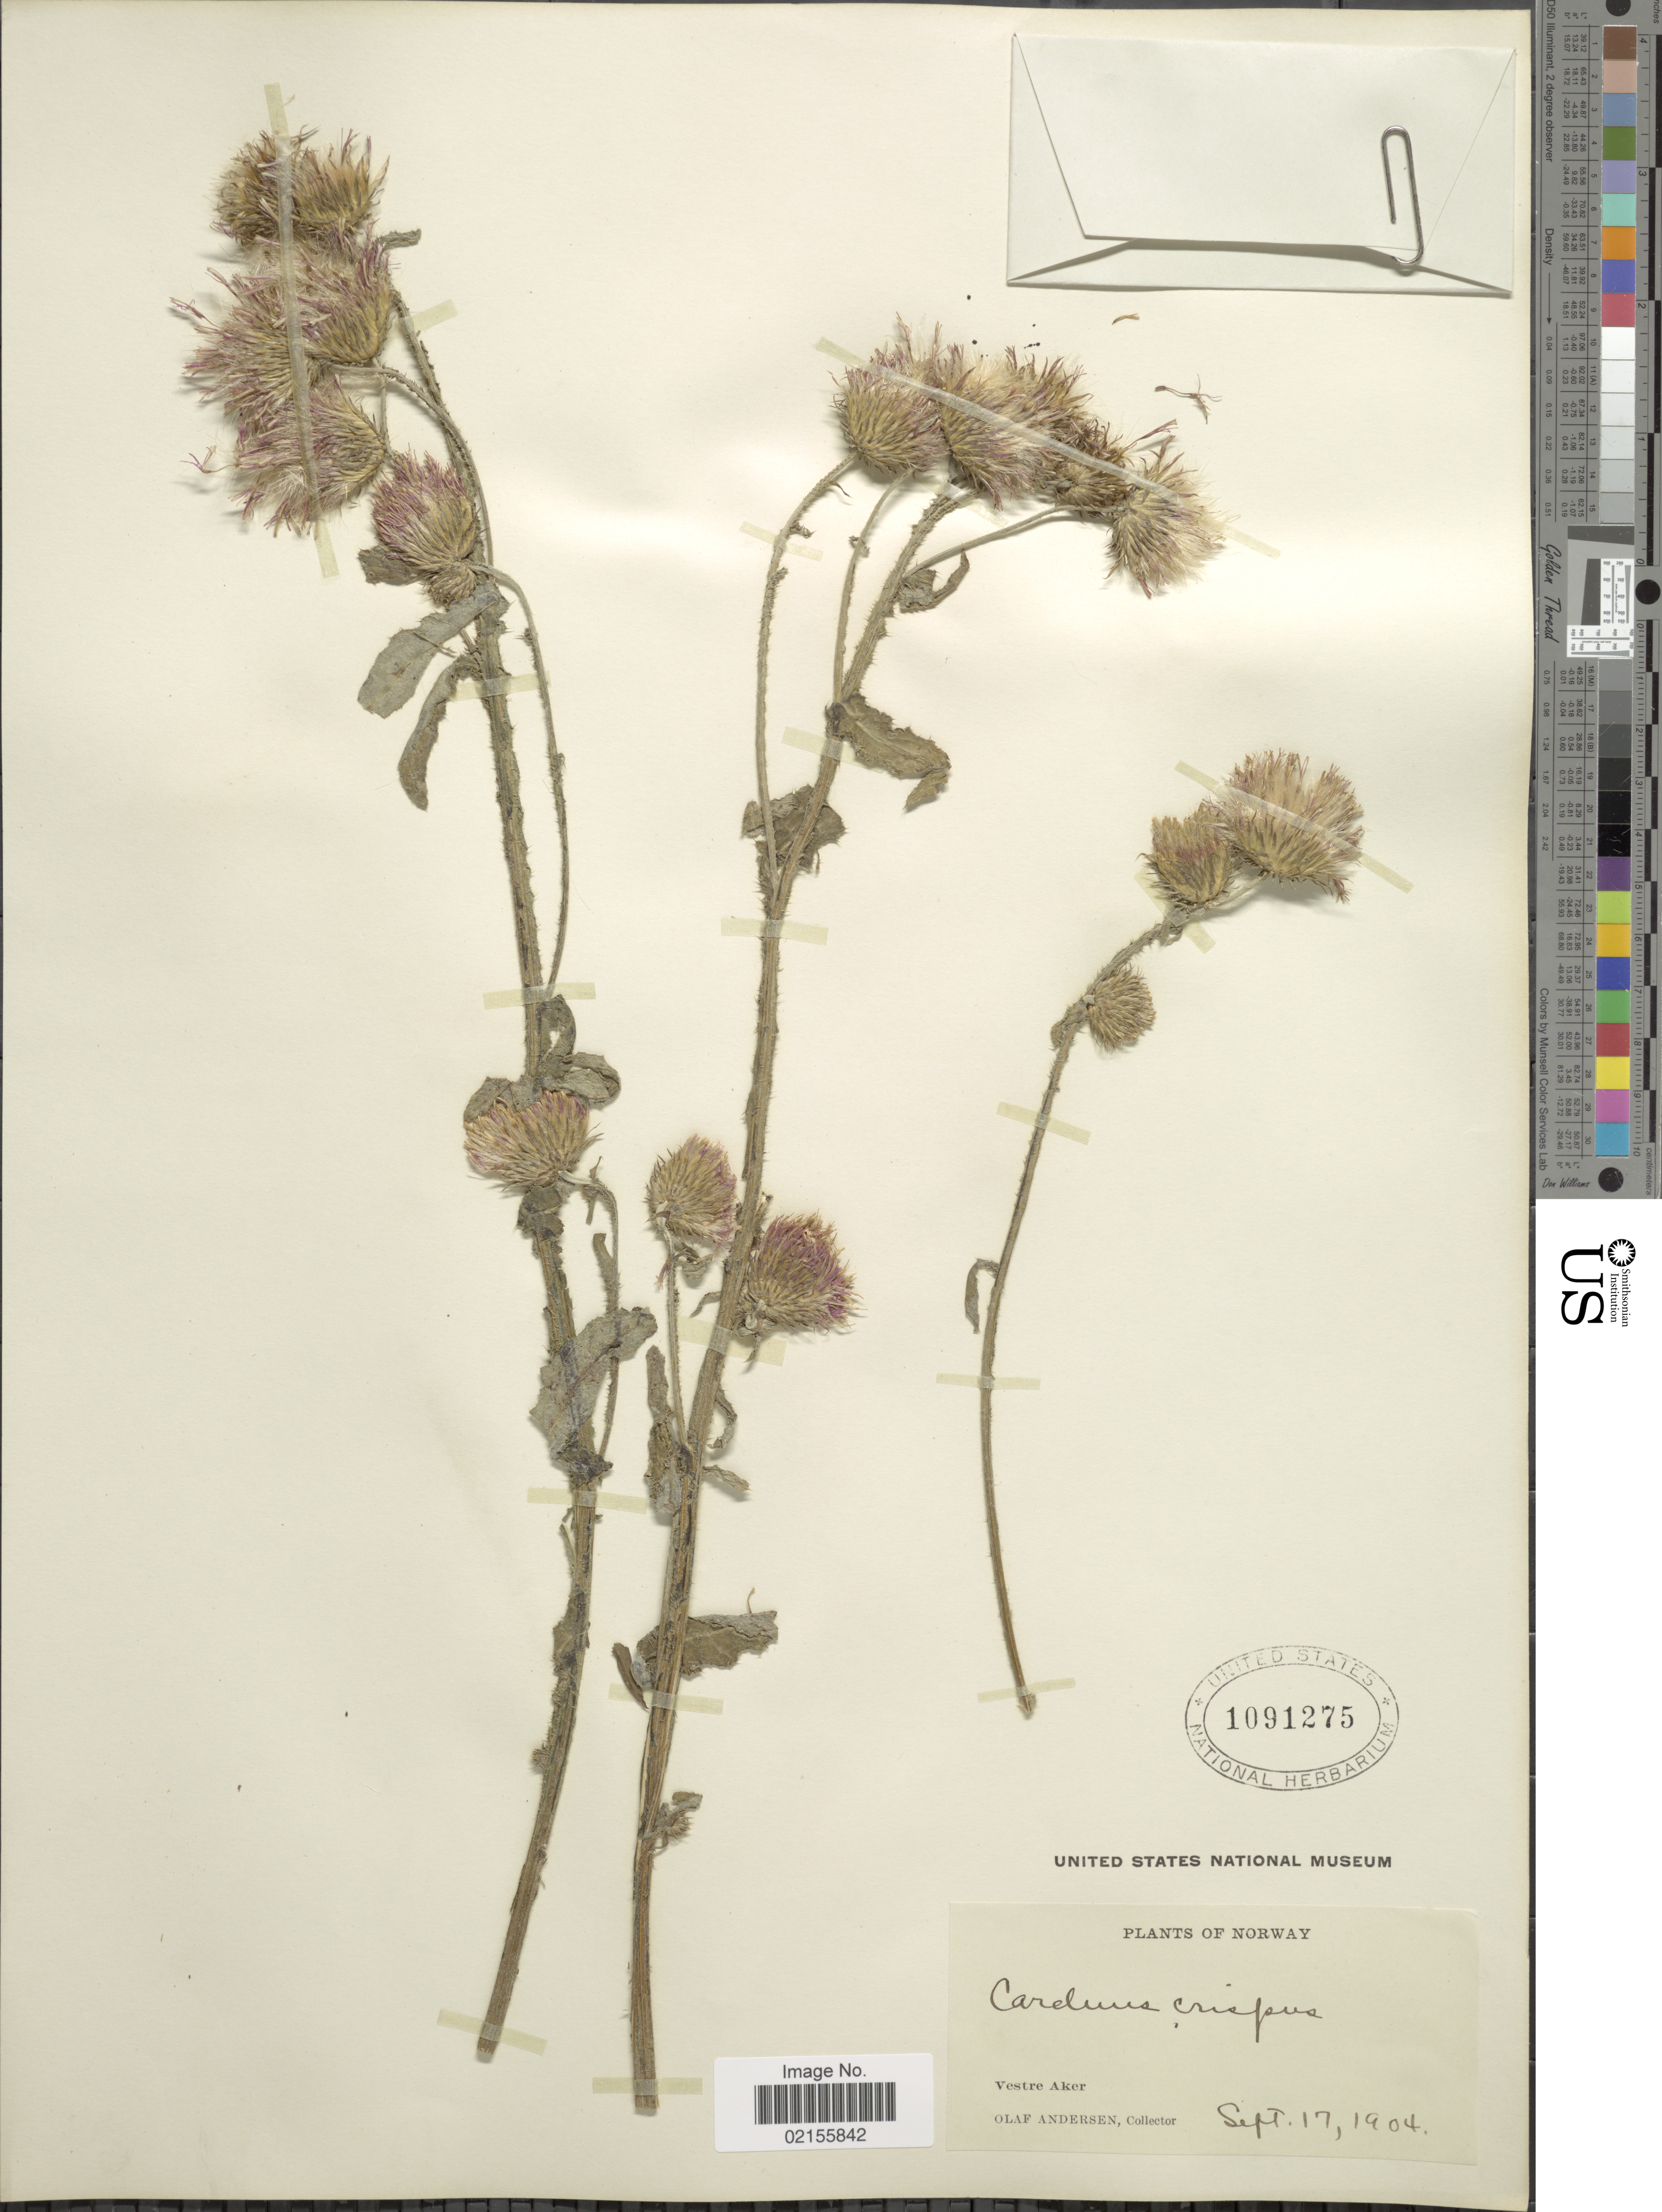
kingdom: Plantae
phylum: Tracheophyta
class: Magnoliopsida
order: Asterales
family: Asteraceae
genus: Carduus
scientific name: Carduus crispus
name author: L.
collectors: O. Andersen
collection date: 1904-09-17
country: Norway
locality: Vestre Aker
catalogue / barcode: US 1091275